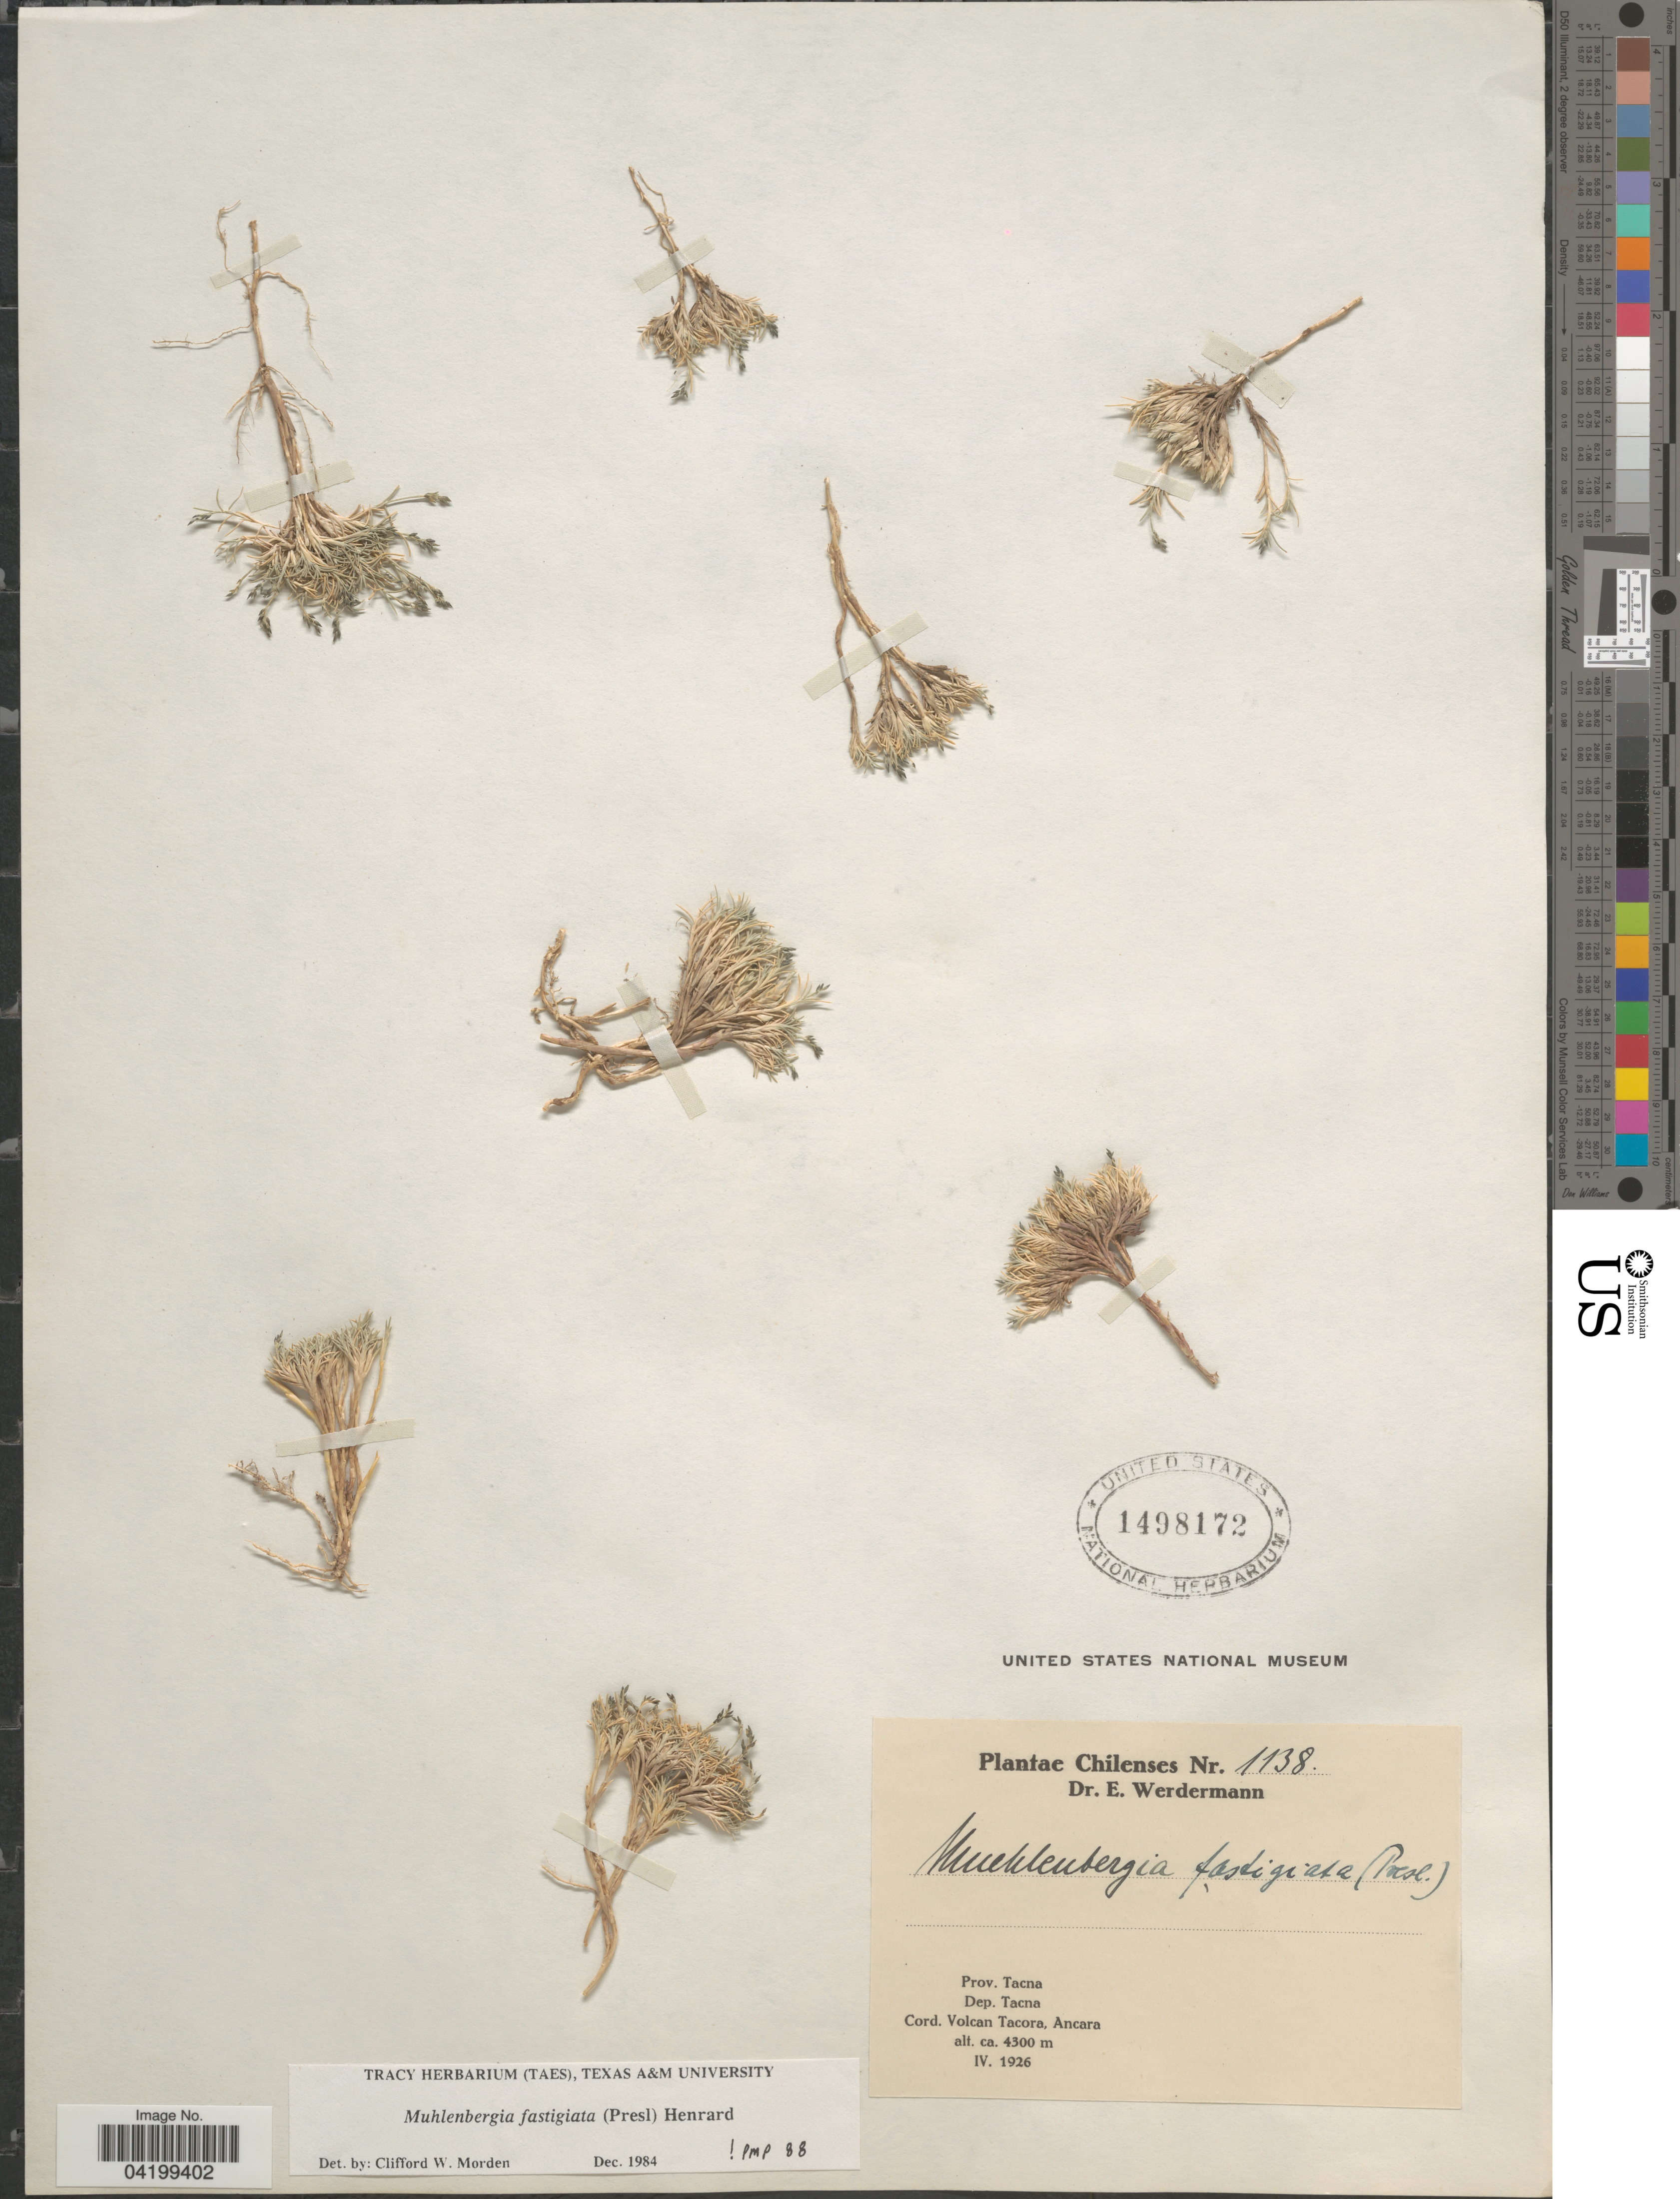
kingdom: Plantae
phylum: Tracheophyta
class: Liliopsida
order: Poales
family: Poaceae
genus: Muhlenbergia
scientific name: Muhlenbergia fastigiata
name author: (J. Presl) Henr.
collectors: E. Werdermann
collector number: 1138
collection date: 1926-04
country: Chile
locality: Prov. Tacna. Dep. Tacna. Cord. Volcan Tacora, Ancara.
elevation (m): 4300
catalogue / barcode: US 1498172